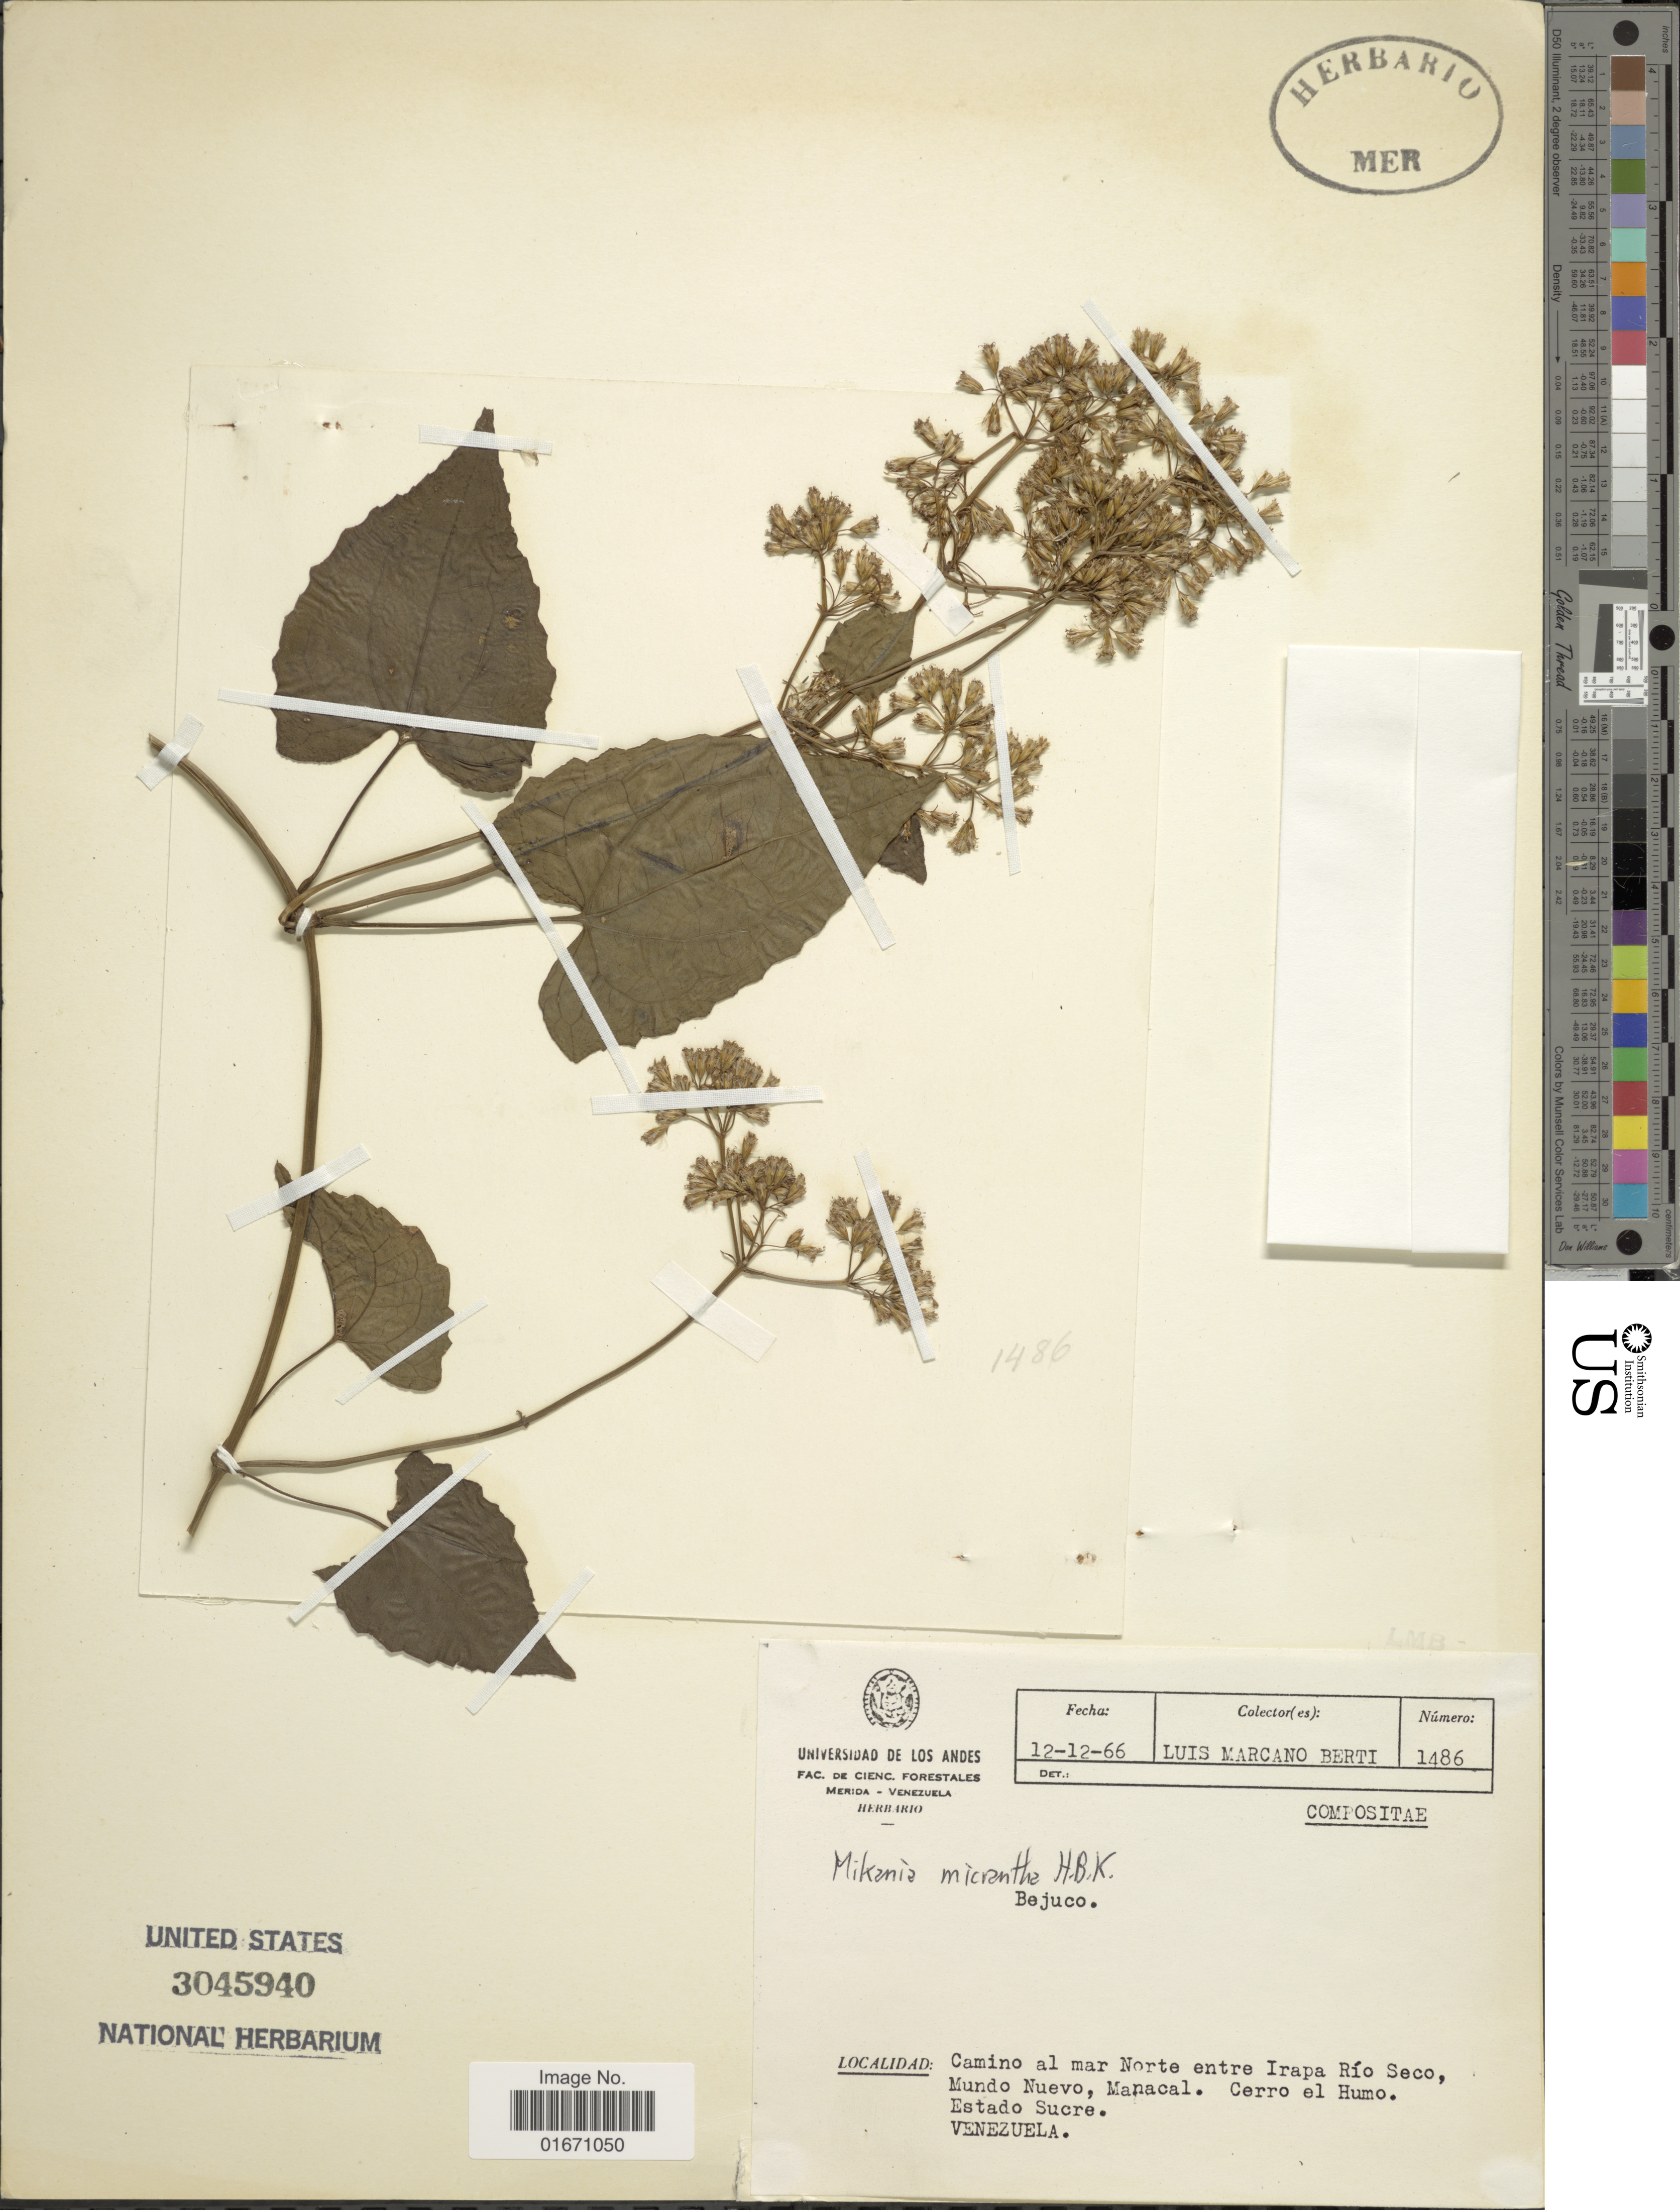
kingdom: Plantae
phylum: Tracheophyta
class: Magnoliopsida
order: Asterales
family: Asteraceae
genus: Mikania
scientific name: Mikania micrantha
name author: Kunth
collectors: L. Marcano-Berti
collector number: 1486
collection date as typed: Transcribed d/m/y: 12/12/66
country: Venezuela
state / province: Sucre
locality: Camino al mar Norte entre Irapa Rio Seco, Mundo Nuevo, Manacal, Cerro el Humo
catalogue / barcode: US 3045940